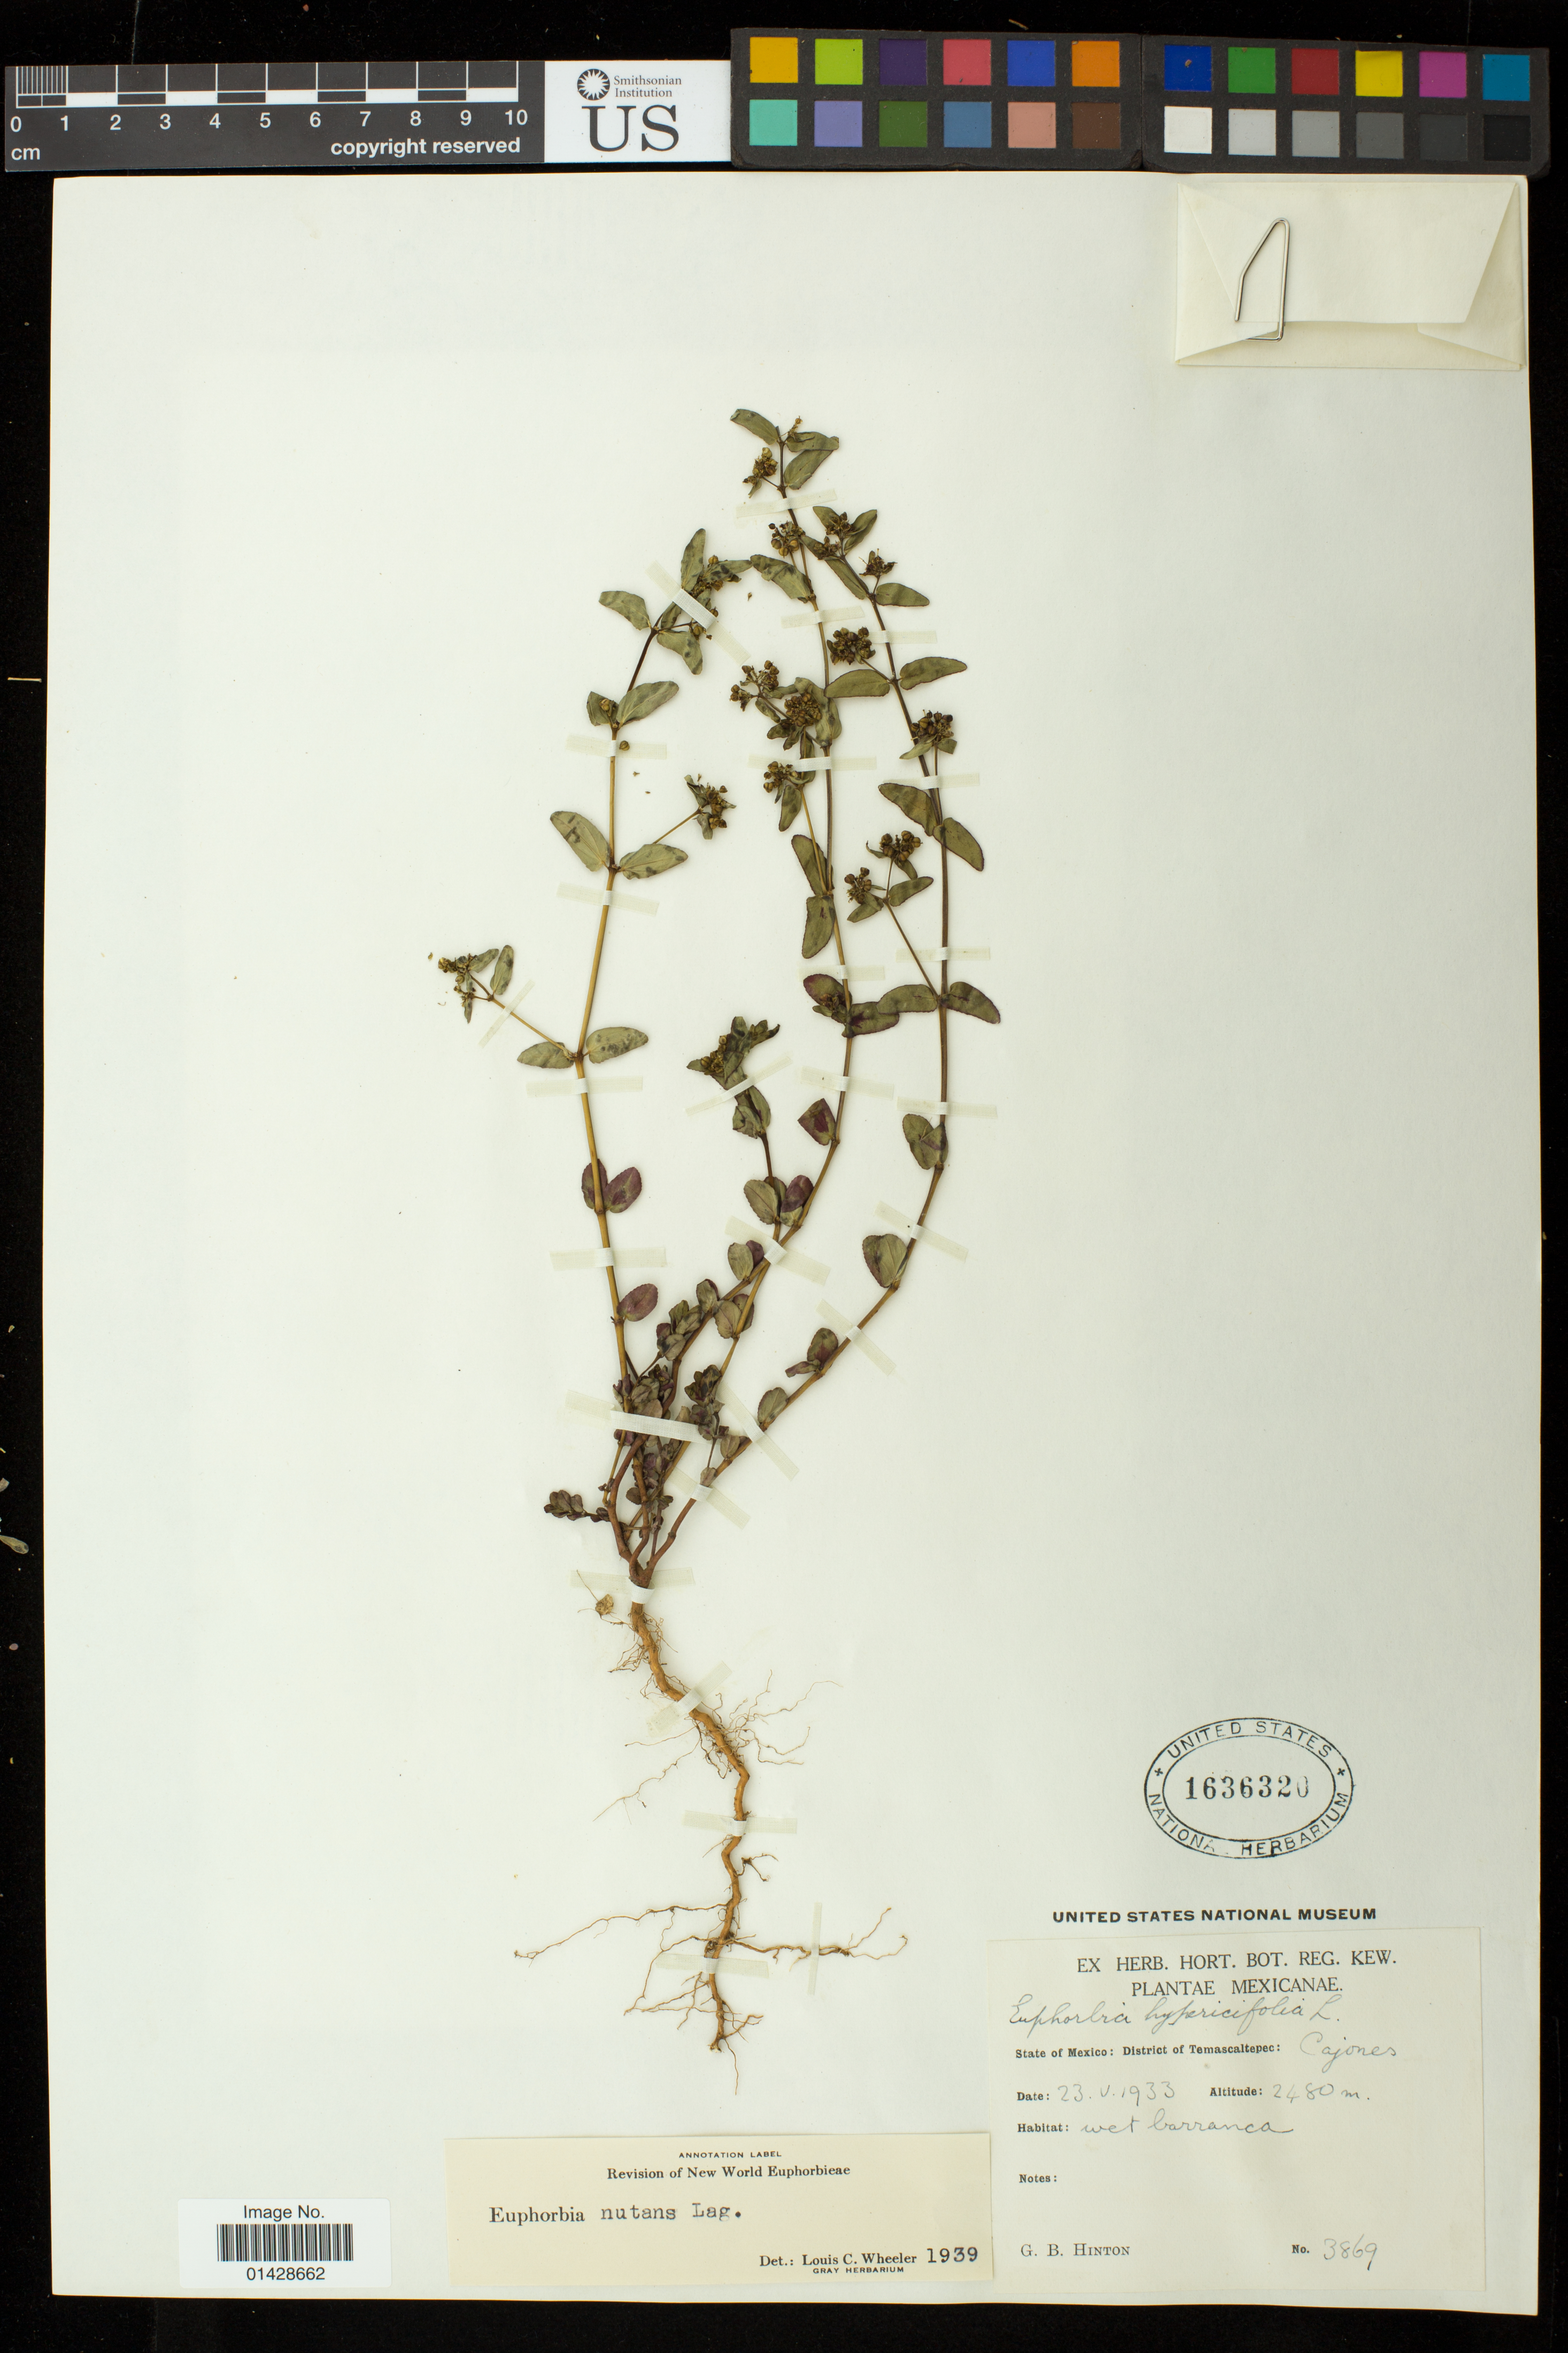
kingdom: Plantae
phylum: Tracheophyta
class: Magnoliopsida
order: Malpighiales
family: Euphorbiaceae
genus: Euphorbia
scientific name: Euphorbia nutans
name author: Lag.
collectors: G. B. Hinton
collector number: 3869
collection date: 1933-05-23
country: Mexico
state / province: México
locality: District of Temascaltepec, Cajones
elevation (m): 2480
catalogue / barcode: US 1636320